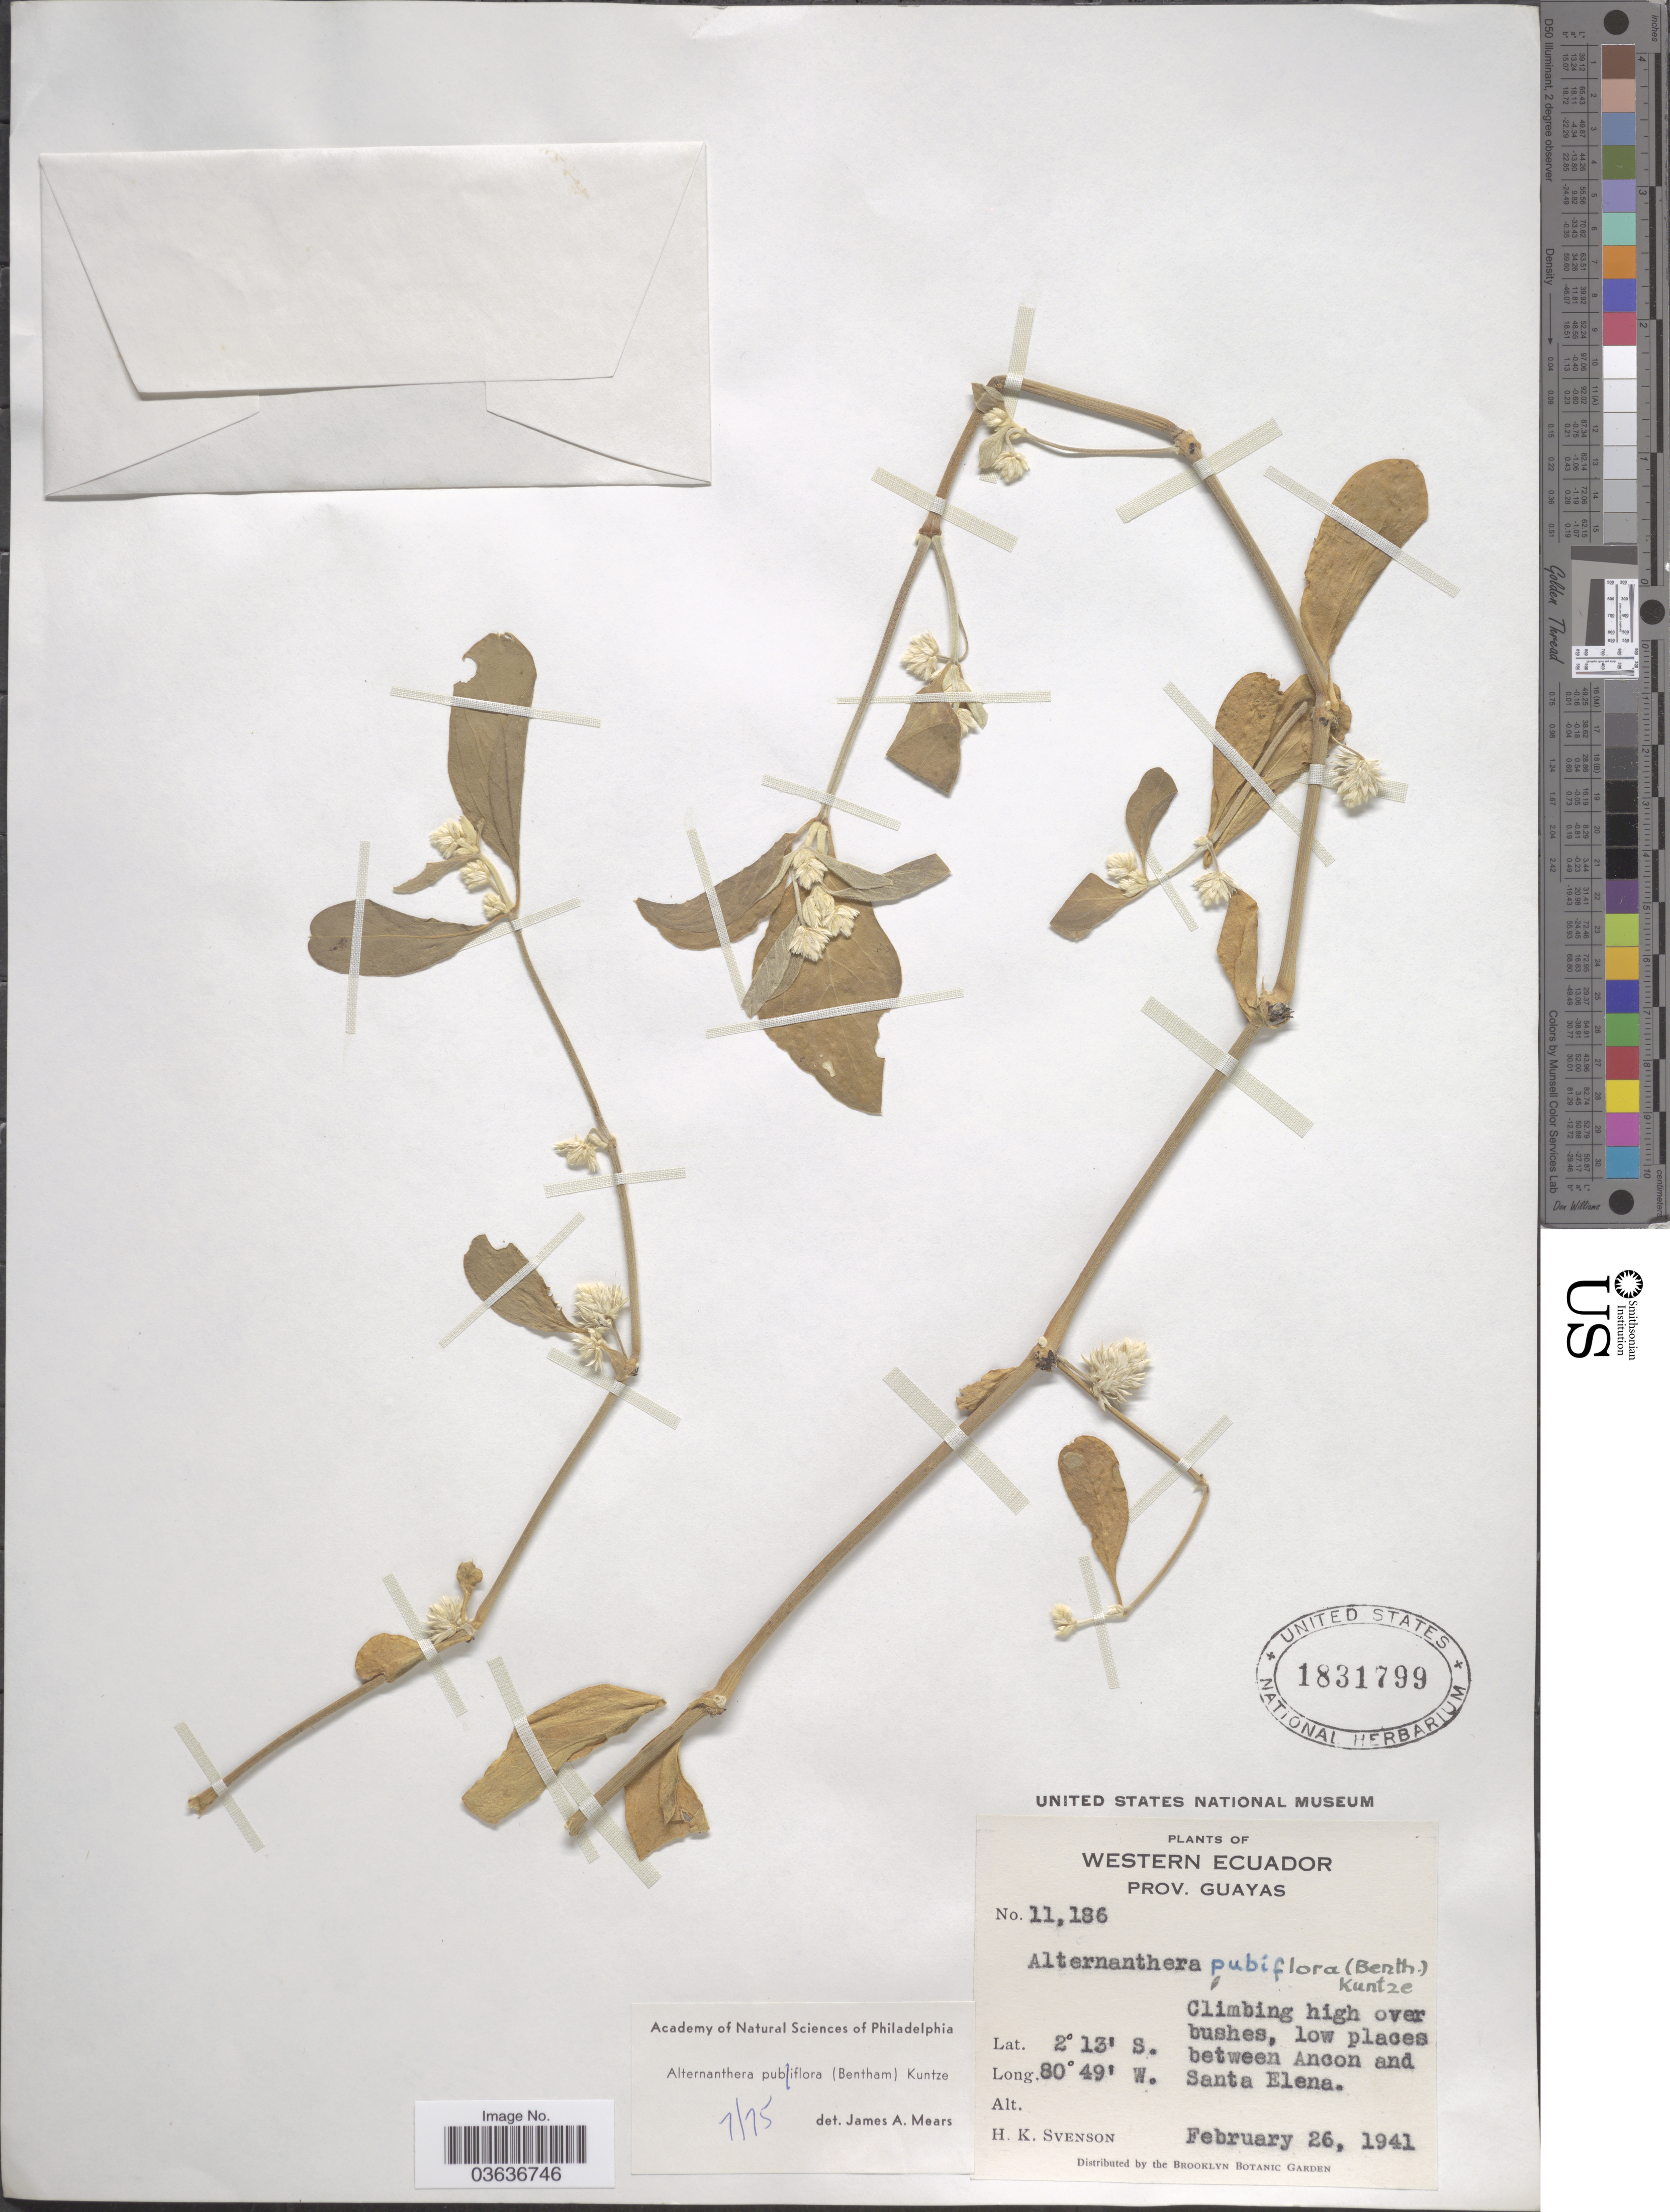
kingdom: Plantae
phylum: Tracheophyta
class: Magnoliopsida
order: Caryophyllales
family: Amaranthaceae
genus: Alternanthera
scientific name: Alternanthera pubiflora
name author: (Benth.) Kuntze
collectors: H. K. Svenson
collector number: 11186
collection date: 1941-02-26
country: Ecuador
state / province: Guayas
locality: Western Ecuador. Between Ancon and Santa Elena.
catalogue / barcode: US 1831799